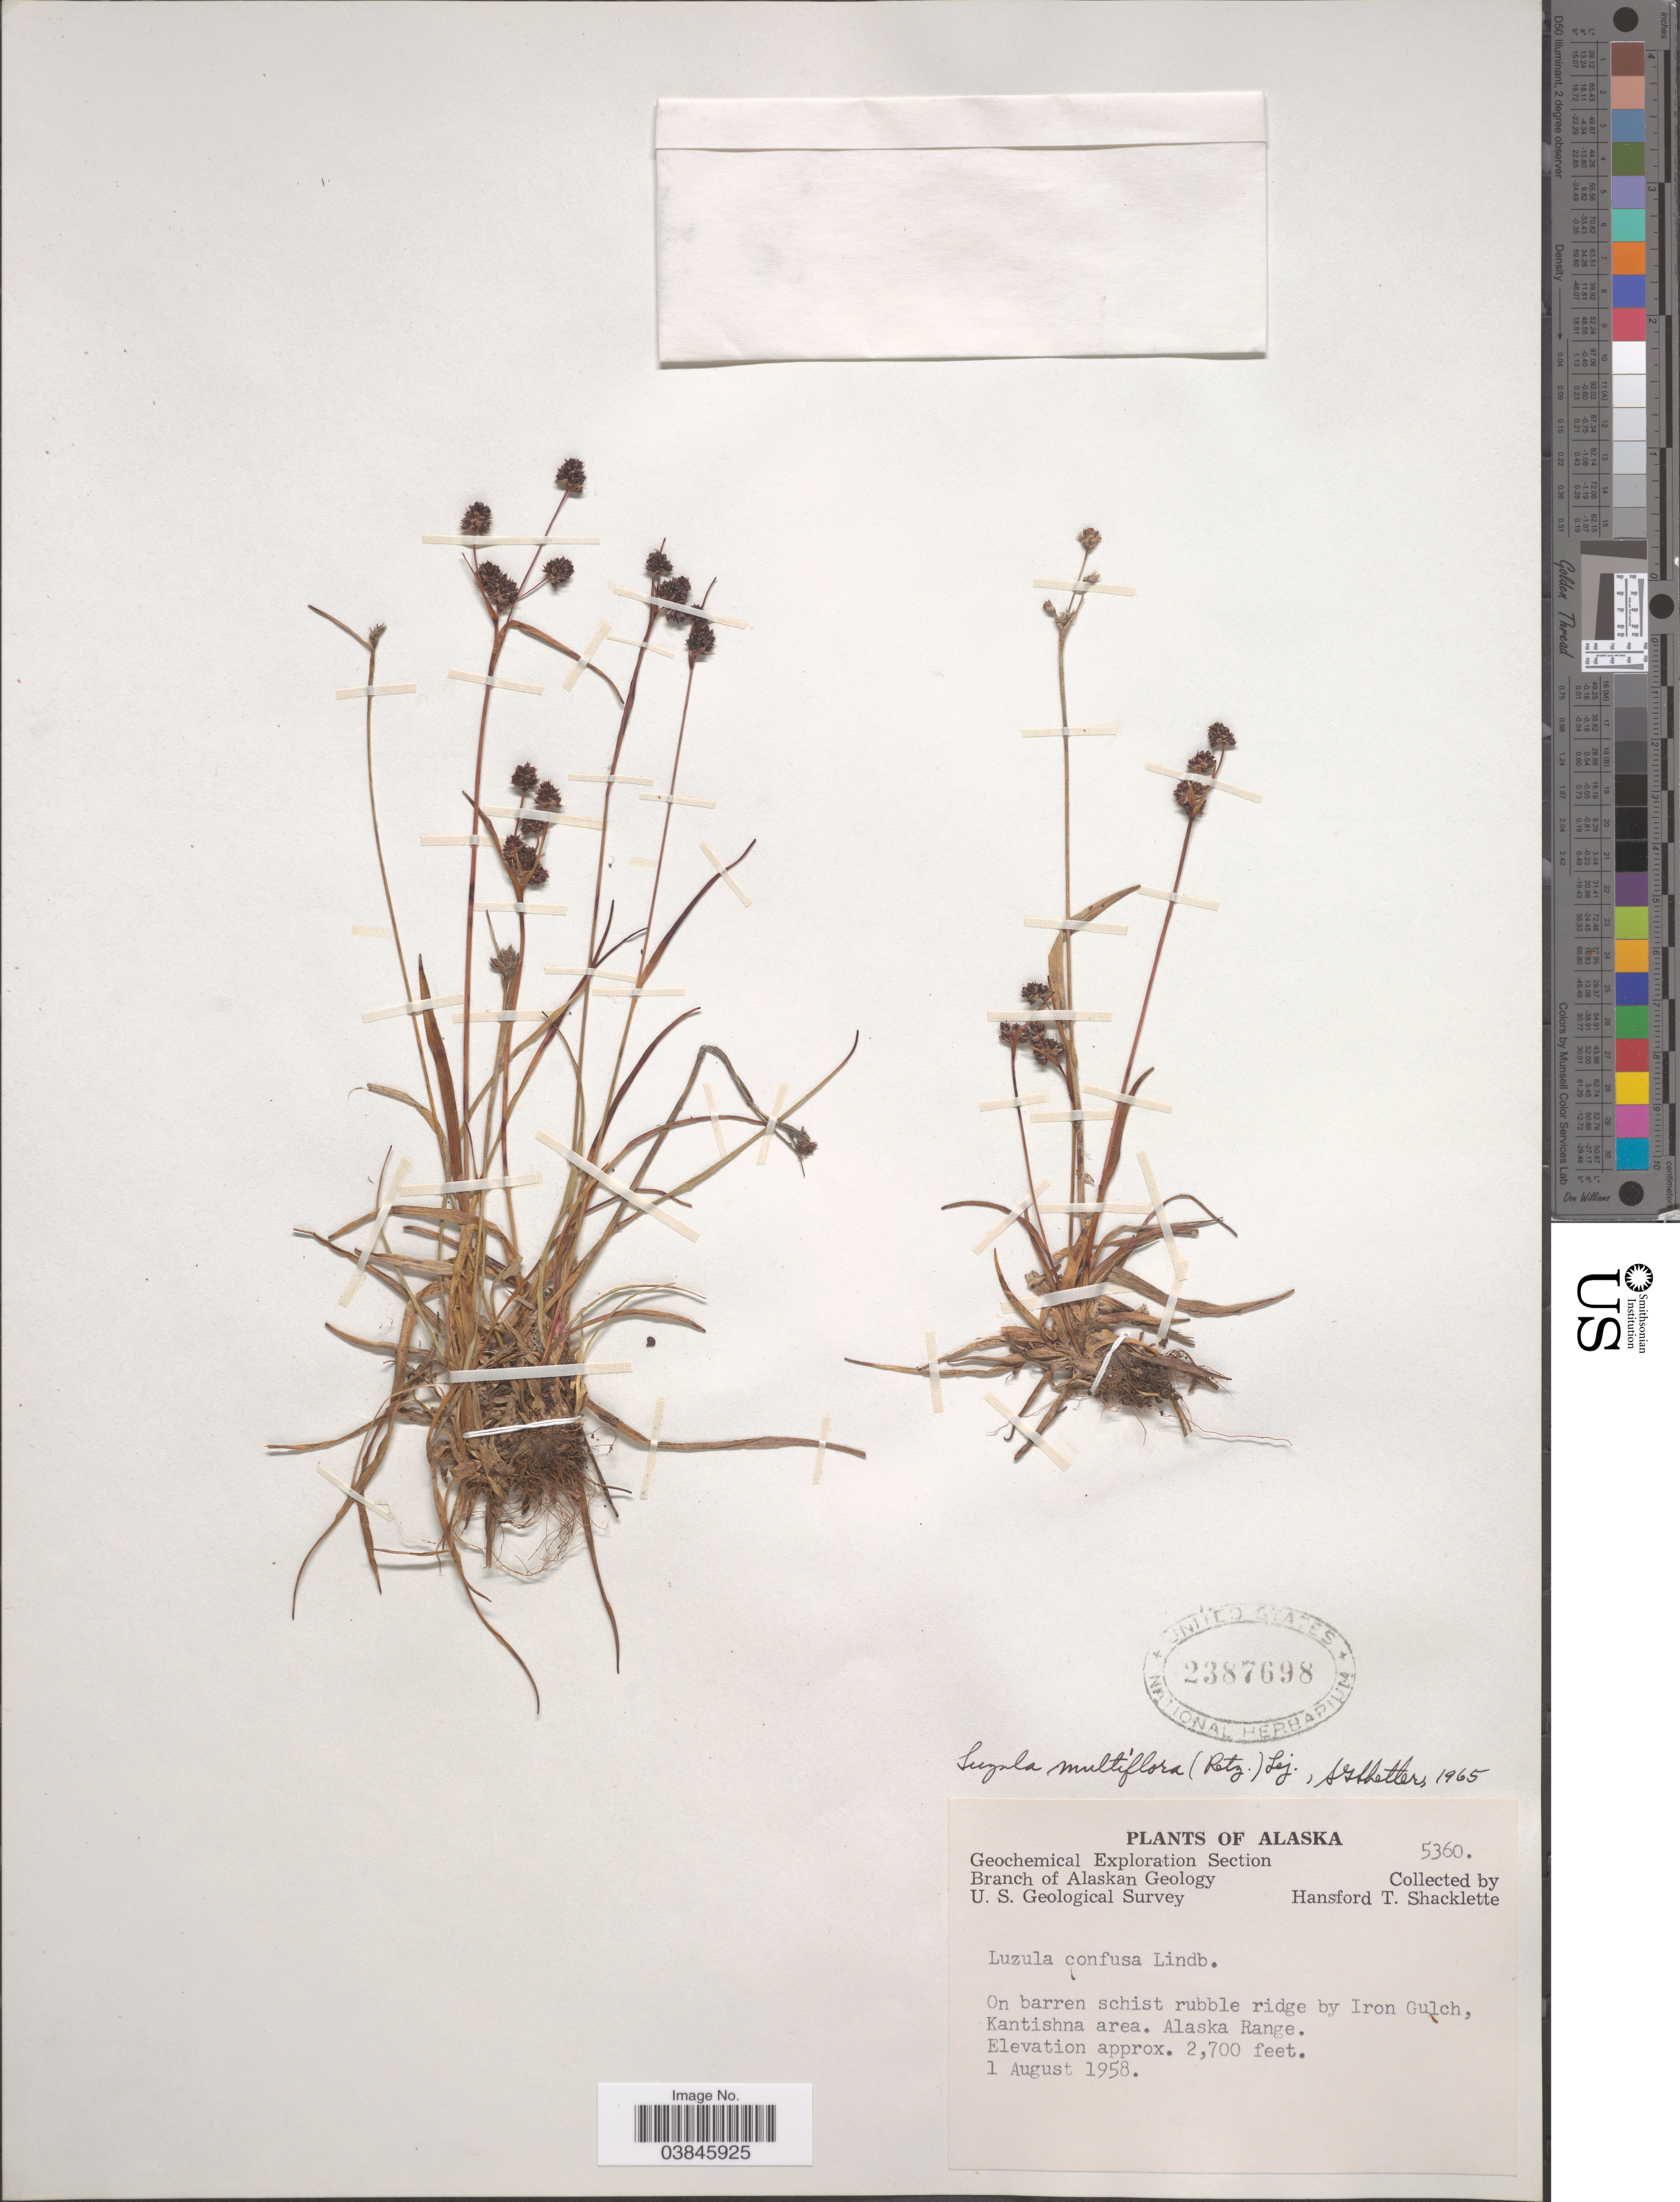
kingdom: Plantae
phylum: Tracheophyta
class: Liliopsida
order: Poales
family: Juncaceae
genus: Luzula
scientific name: Luzula multiflora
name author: (Ehrh.) Lej.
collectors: H. Shacklette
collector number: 5360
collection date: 1958-08-01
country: United States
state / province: Alaska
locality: On barren schist rubble ridge by Iron Gulch, Kantishna area. Alaska Range.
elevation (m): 823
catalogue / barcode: US 2387698